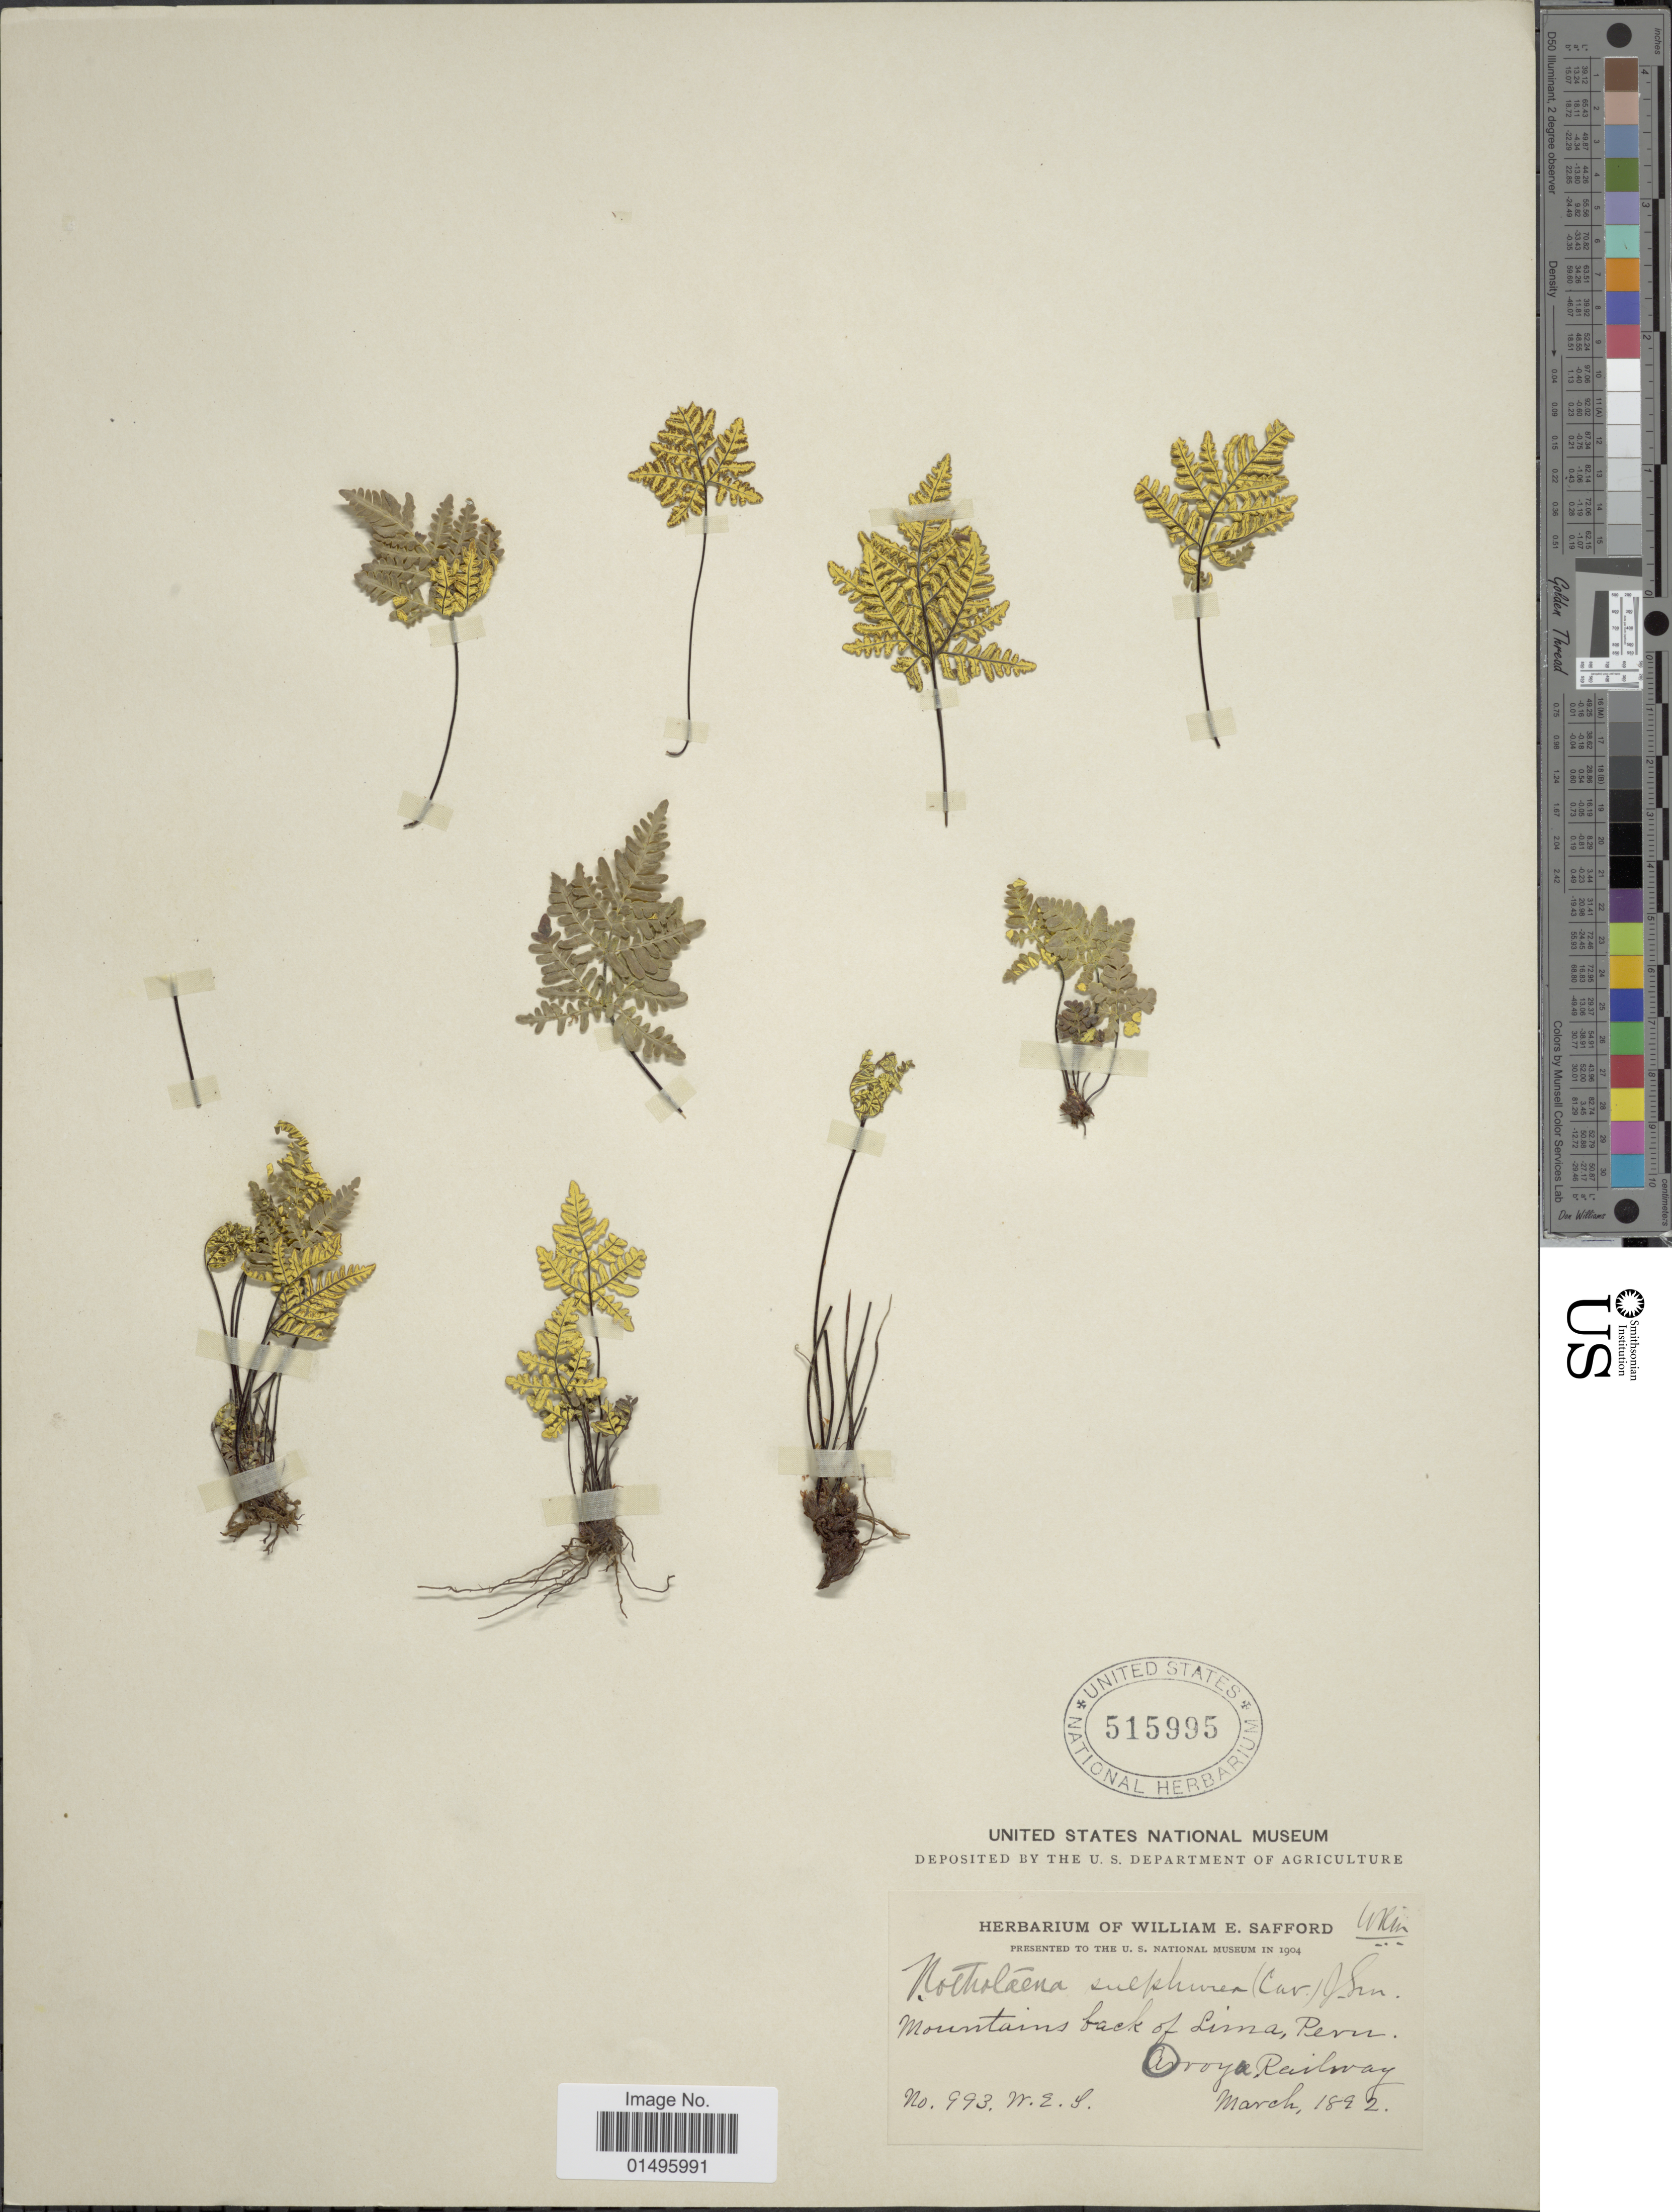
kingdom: Plantae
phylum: Tracheophyta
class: Polypodiopsida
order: Polypodiales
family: Pteridaceae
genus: Notholaena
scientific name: Notholaena sulphurea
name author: (Cav.) Small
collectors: W. E. Safford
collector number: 993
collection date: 1892-03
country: Peru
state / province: Lima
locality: Mountains back of Lima, Peru, Oroya Railway.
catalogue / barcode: US 515995